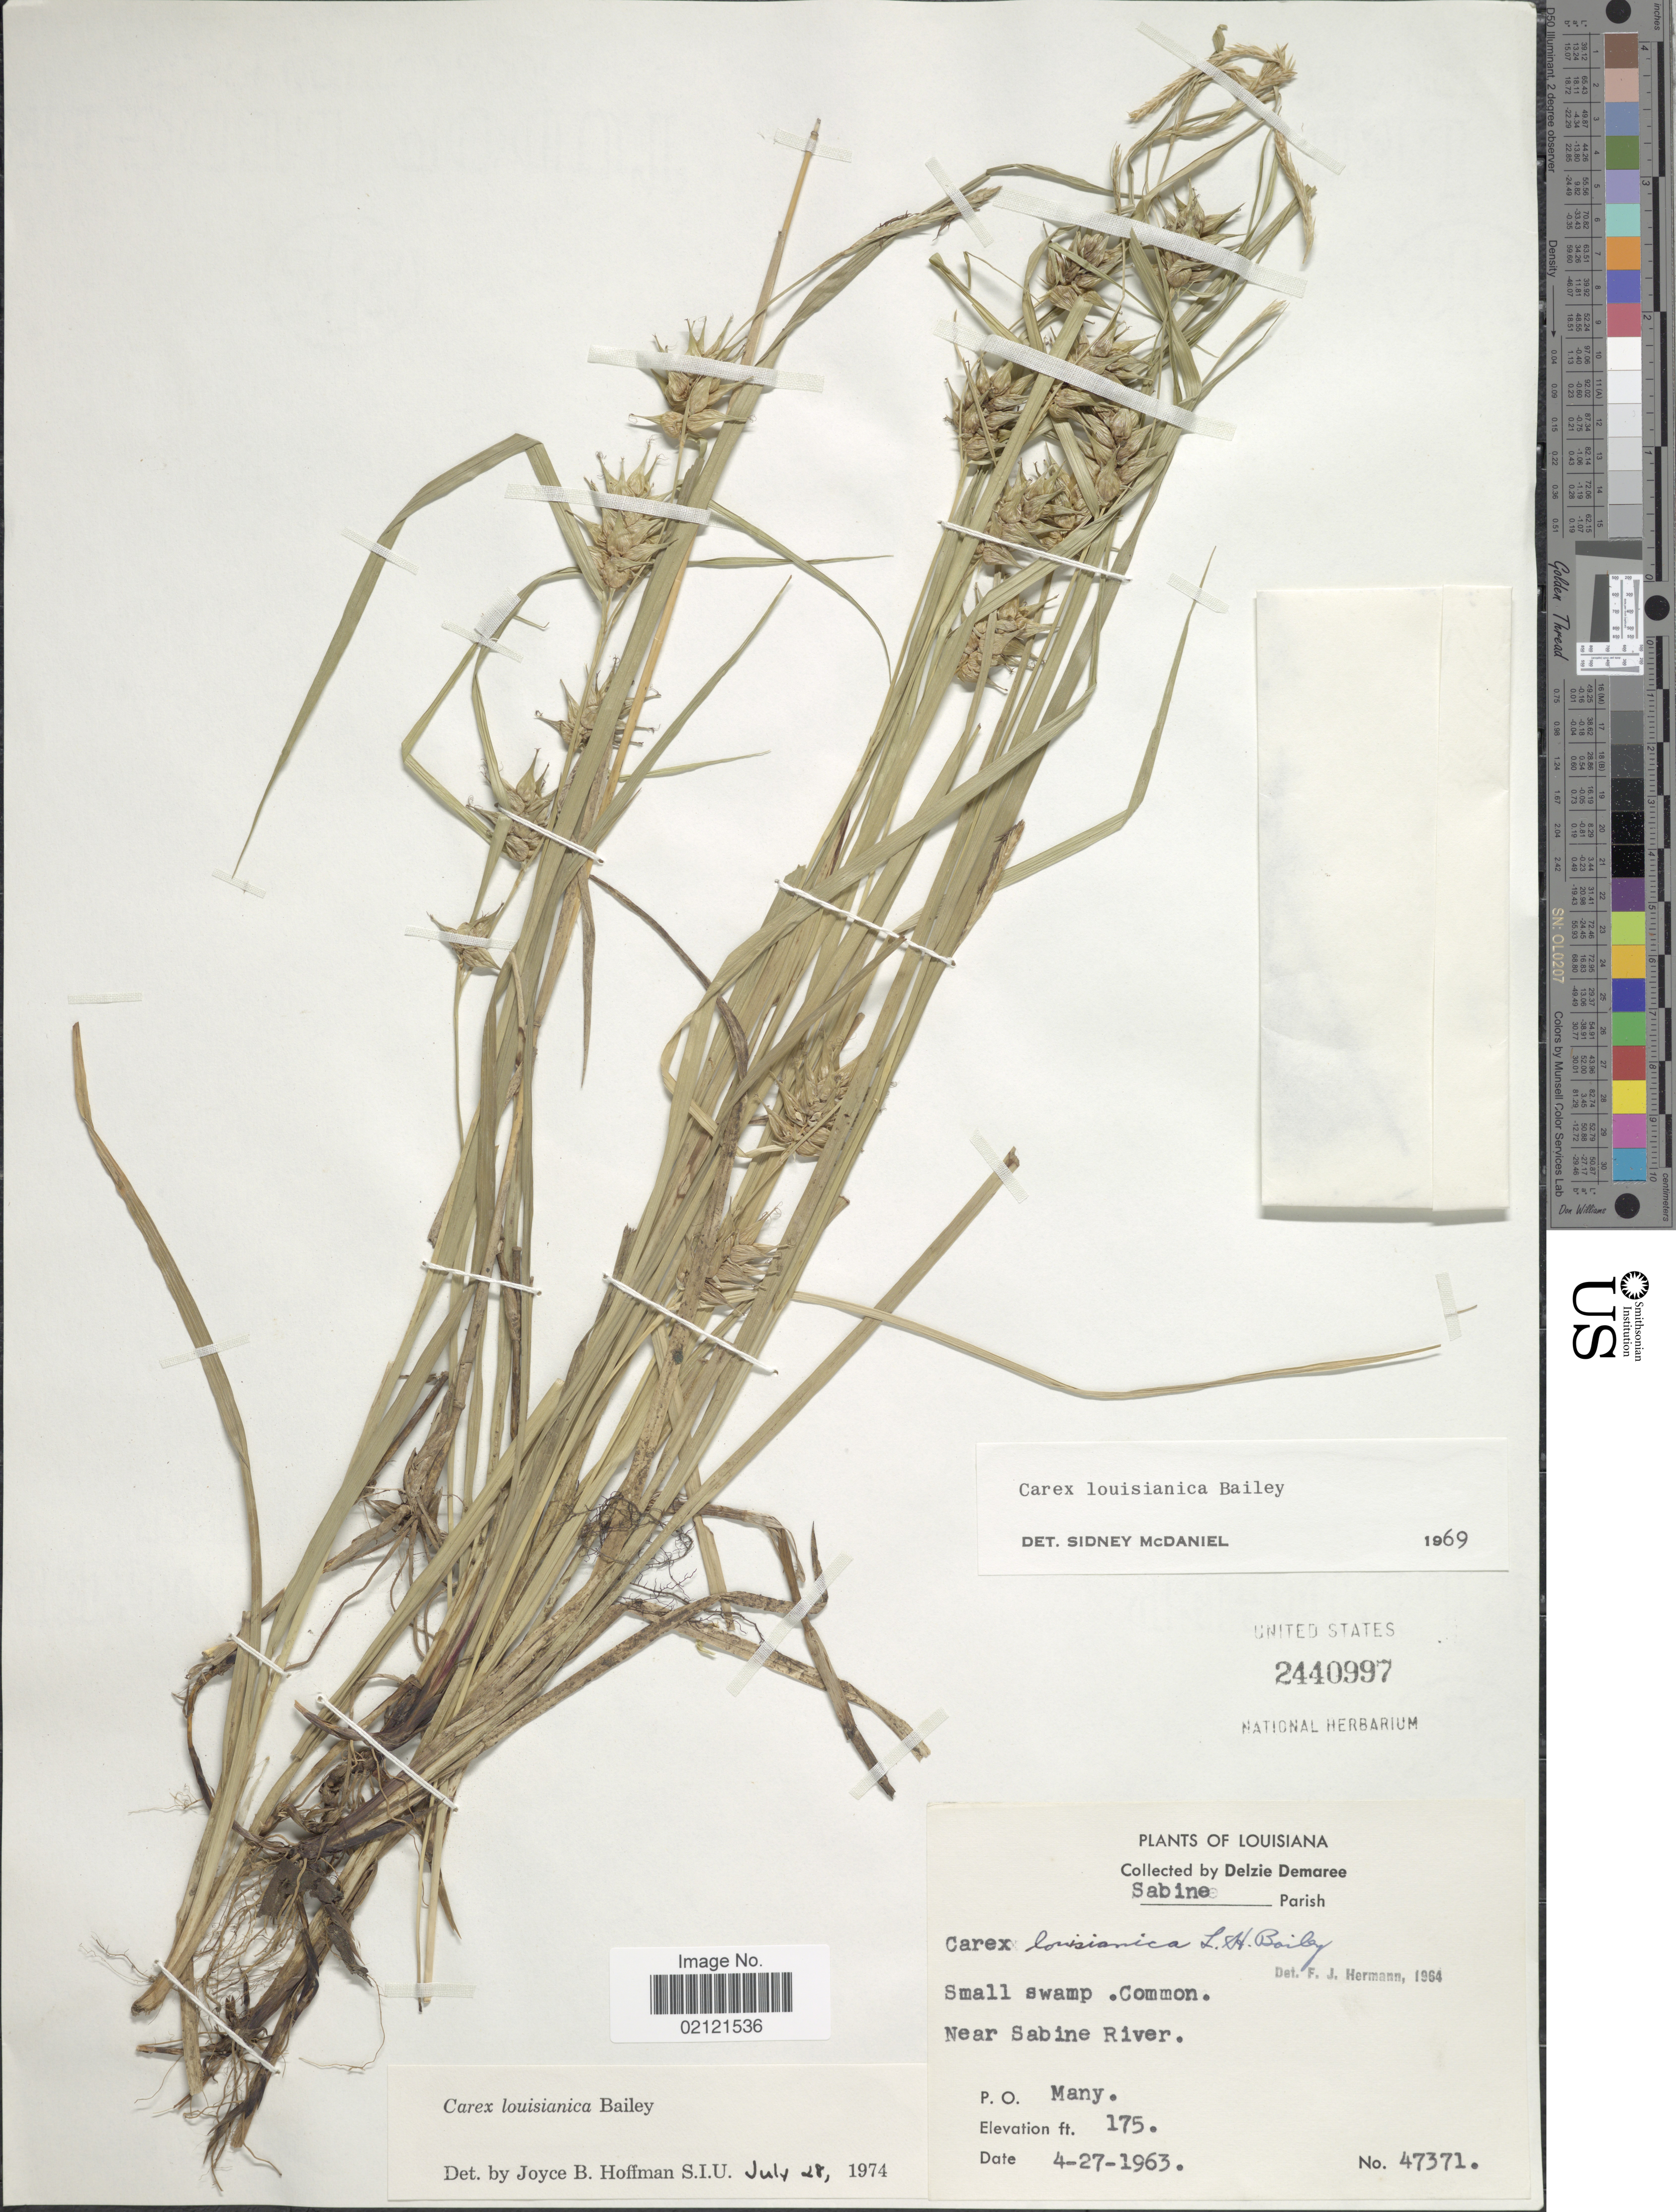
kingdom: Plantae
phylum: Tracheophyta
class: Liliopsida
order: Poales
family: Cyperaceae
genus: Carex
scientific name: Carex louisianica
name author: L.H. Bailey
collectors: D. Demaree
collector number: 47371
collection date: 1963-04-27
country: United States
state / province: Louisiana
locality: Sabine Parish, Near Sabine River, P.O. Many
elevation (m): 53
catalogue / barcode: US 2440997